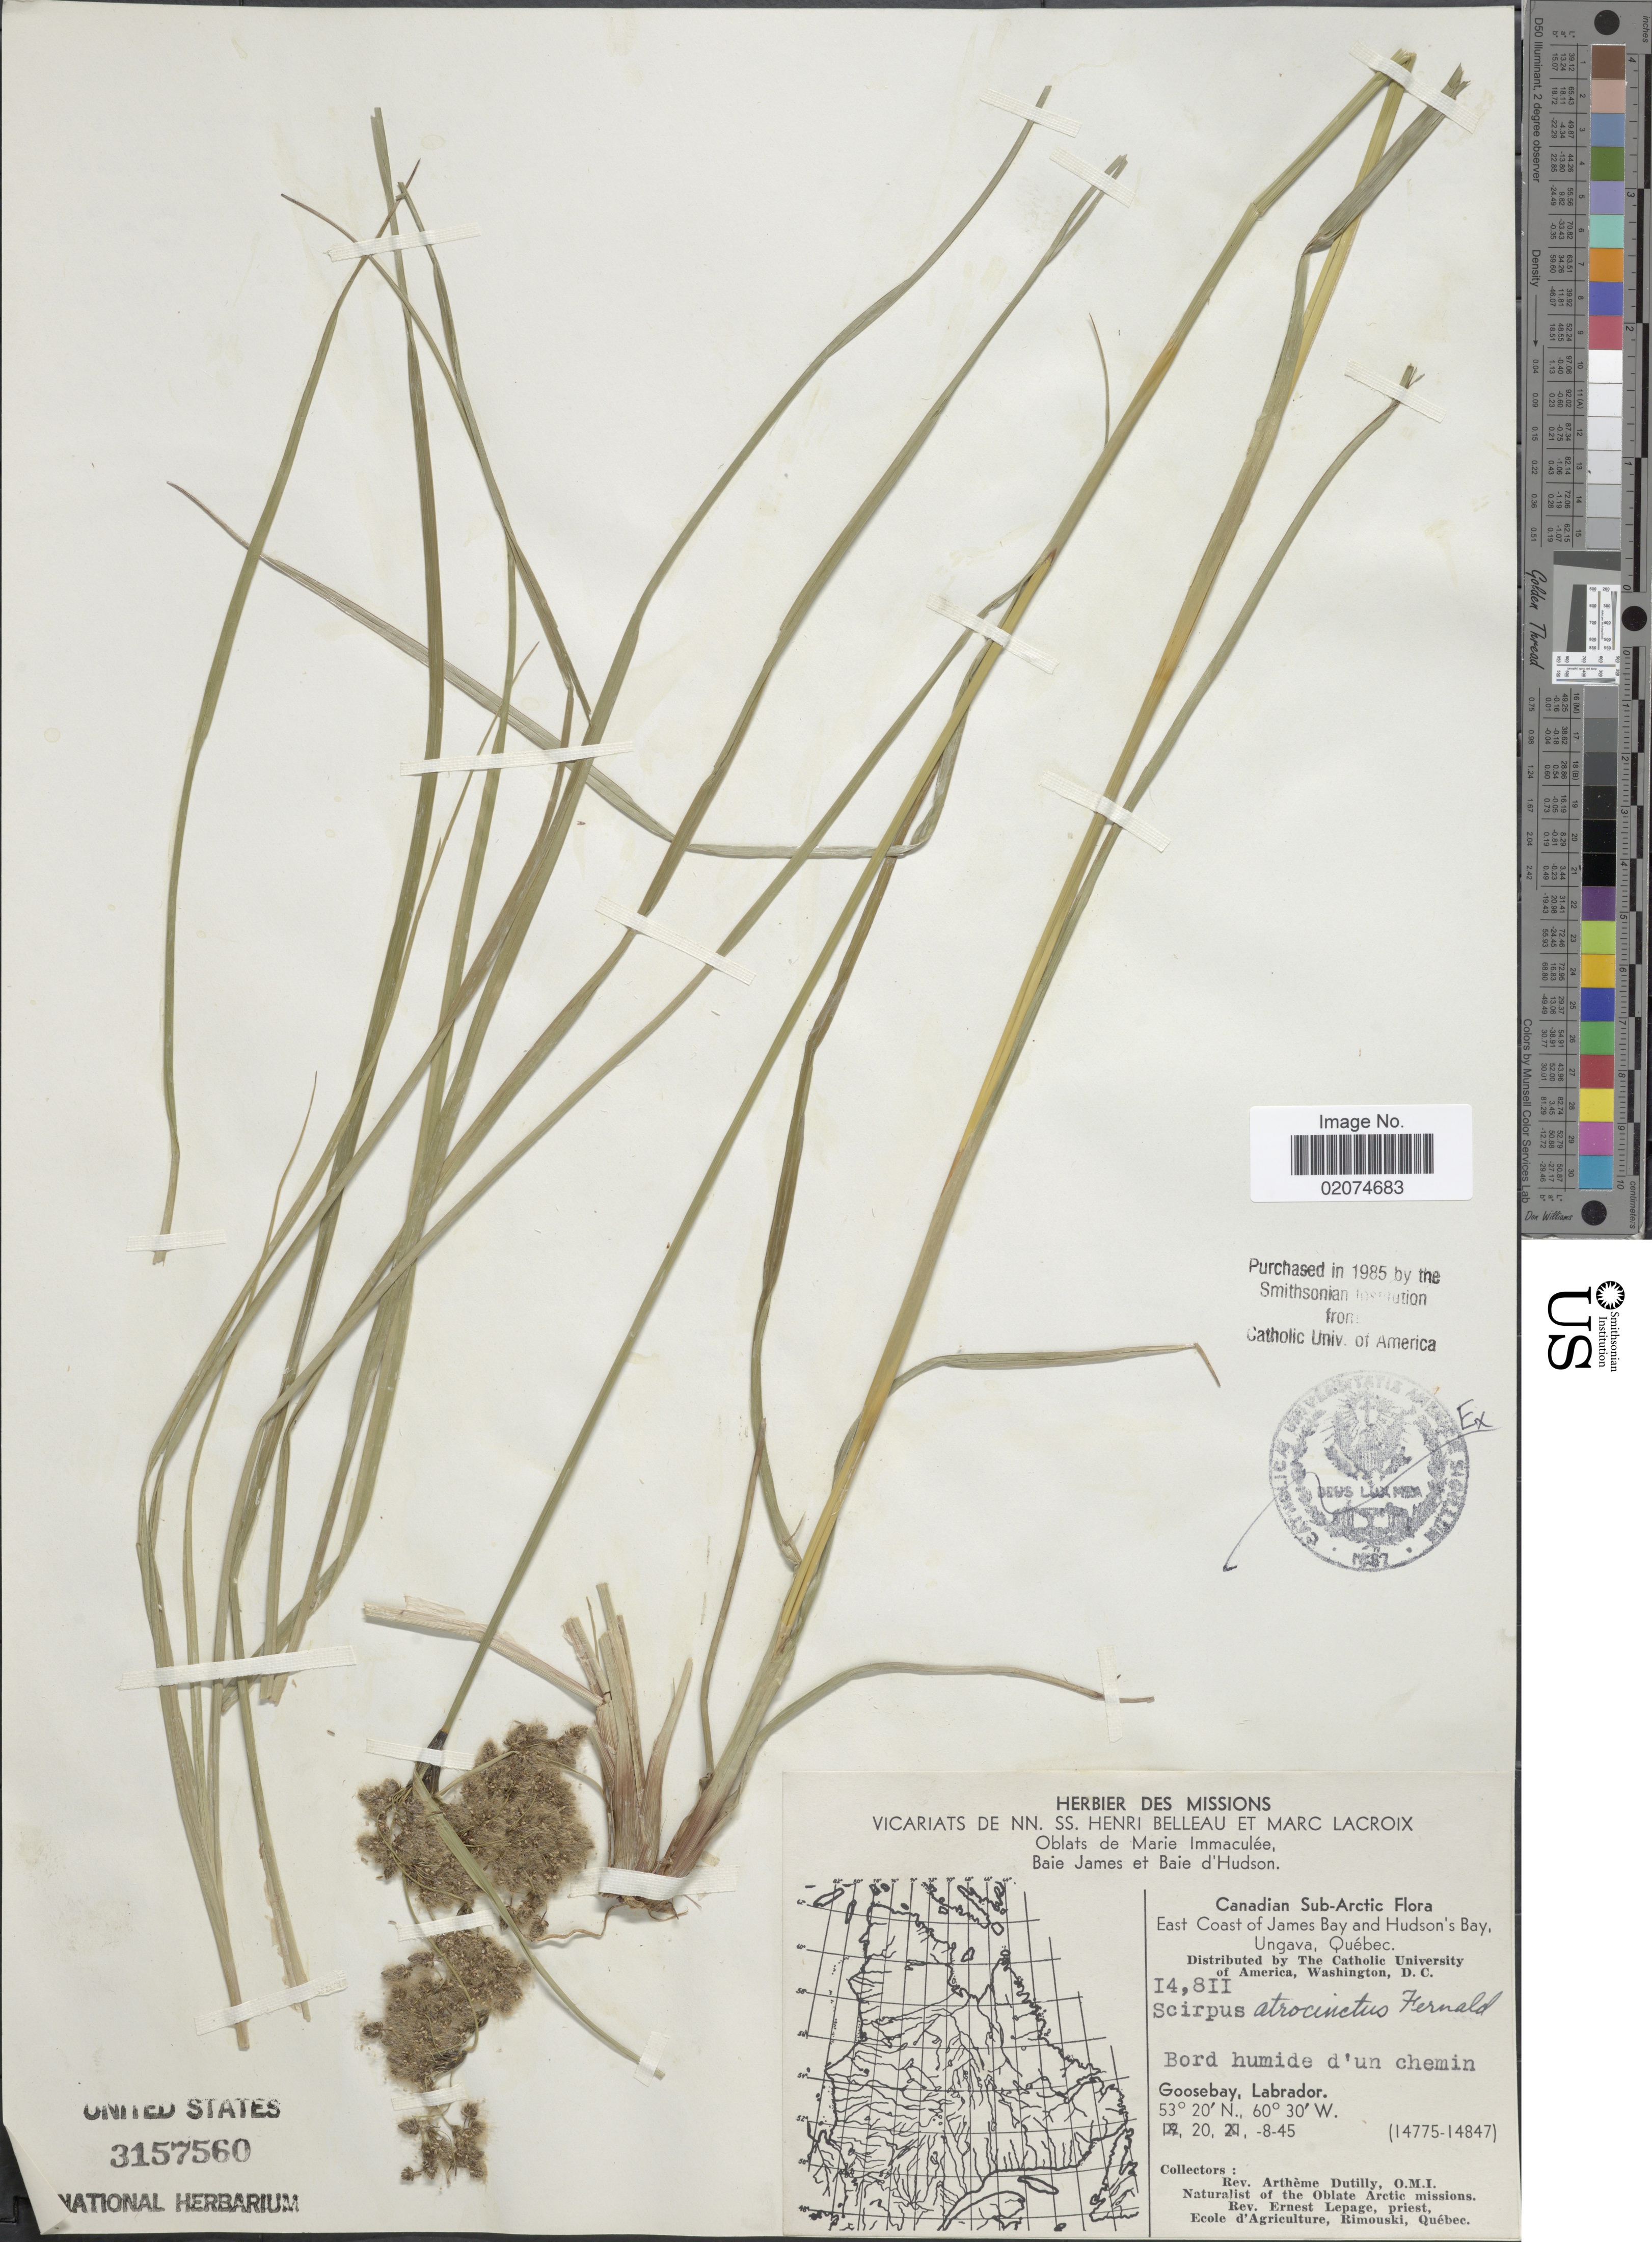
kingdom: Plantae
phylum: Tracheophyta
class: Liliopsida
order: Poales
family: Cyperaceae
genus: Scirpus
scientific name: Scirpus atrocinctus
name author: Fernald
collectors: A. Dutilly & E. Lepage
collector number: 14811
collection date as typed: Transcribed d/m/y: 20/8/45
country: Canada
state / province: Newfoundland and Labrador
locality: Canadian Sub-Arctic East Coast of James Bay and Hudso'Bay Ungava, Quebec. Goosebay, Labrador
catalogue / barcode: US 3157560